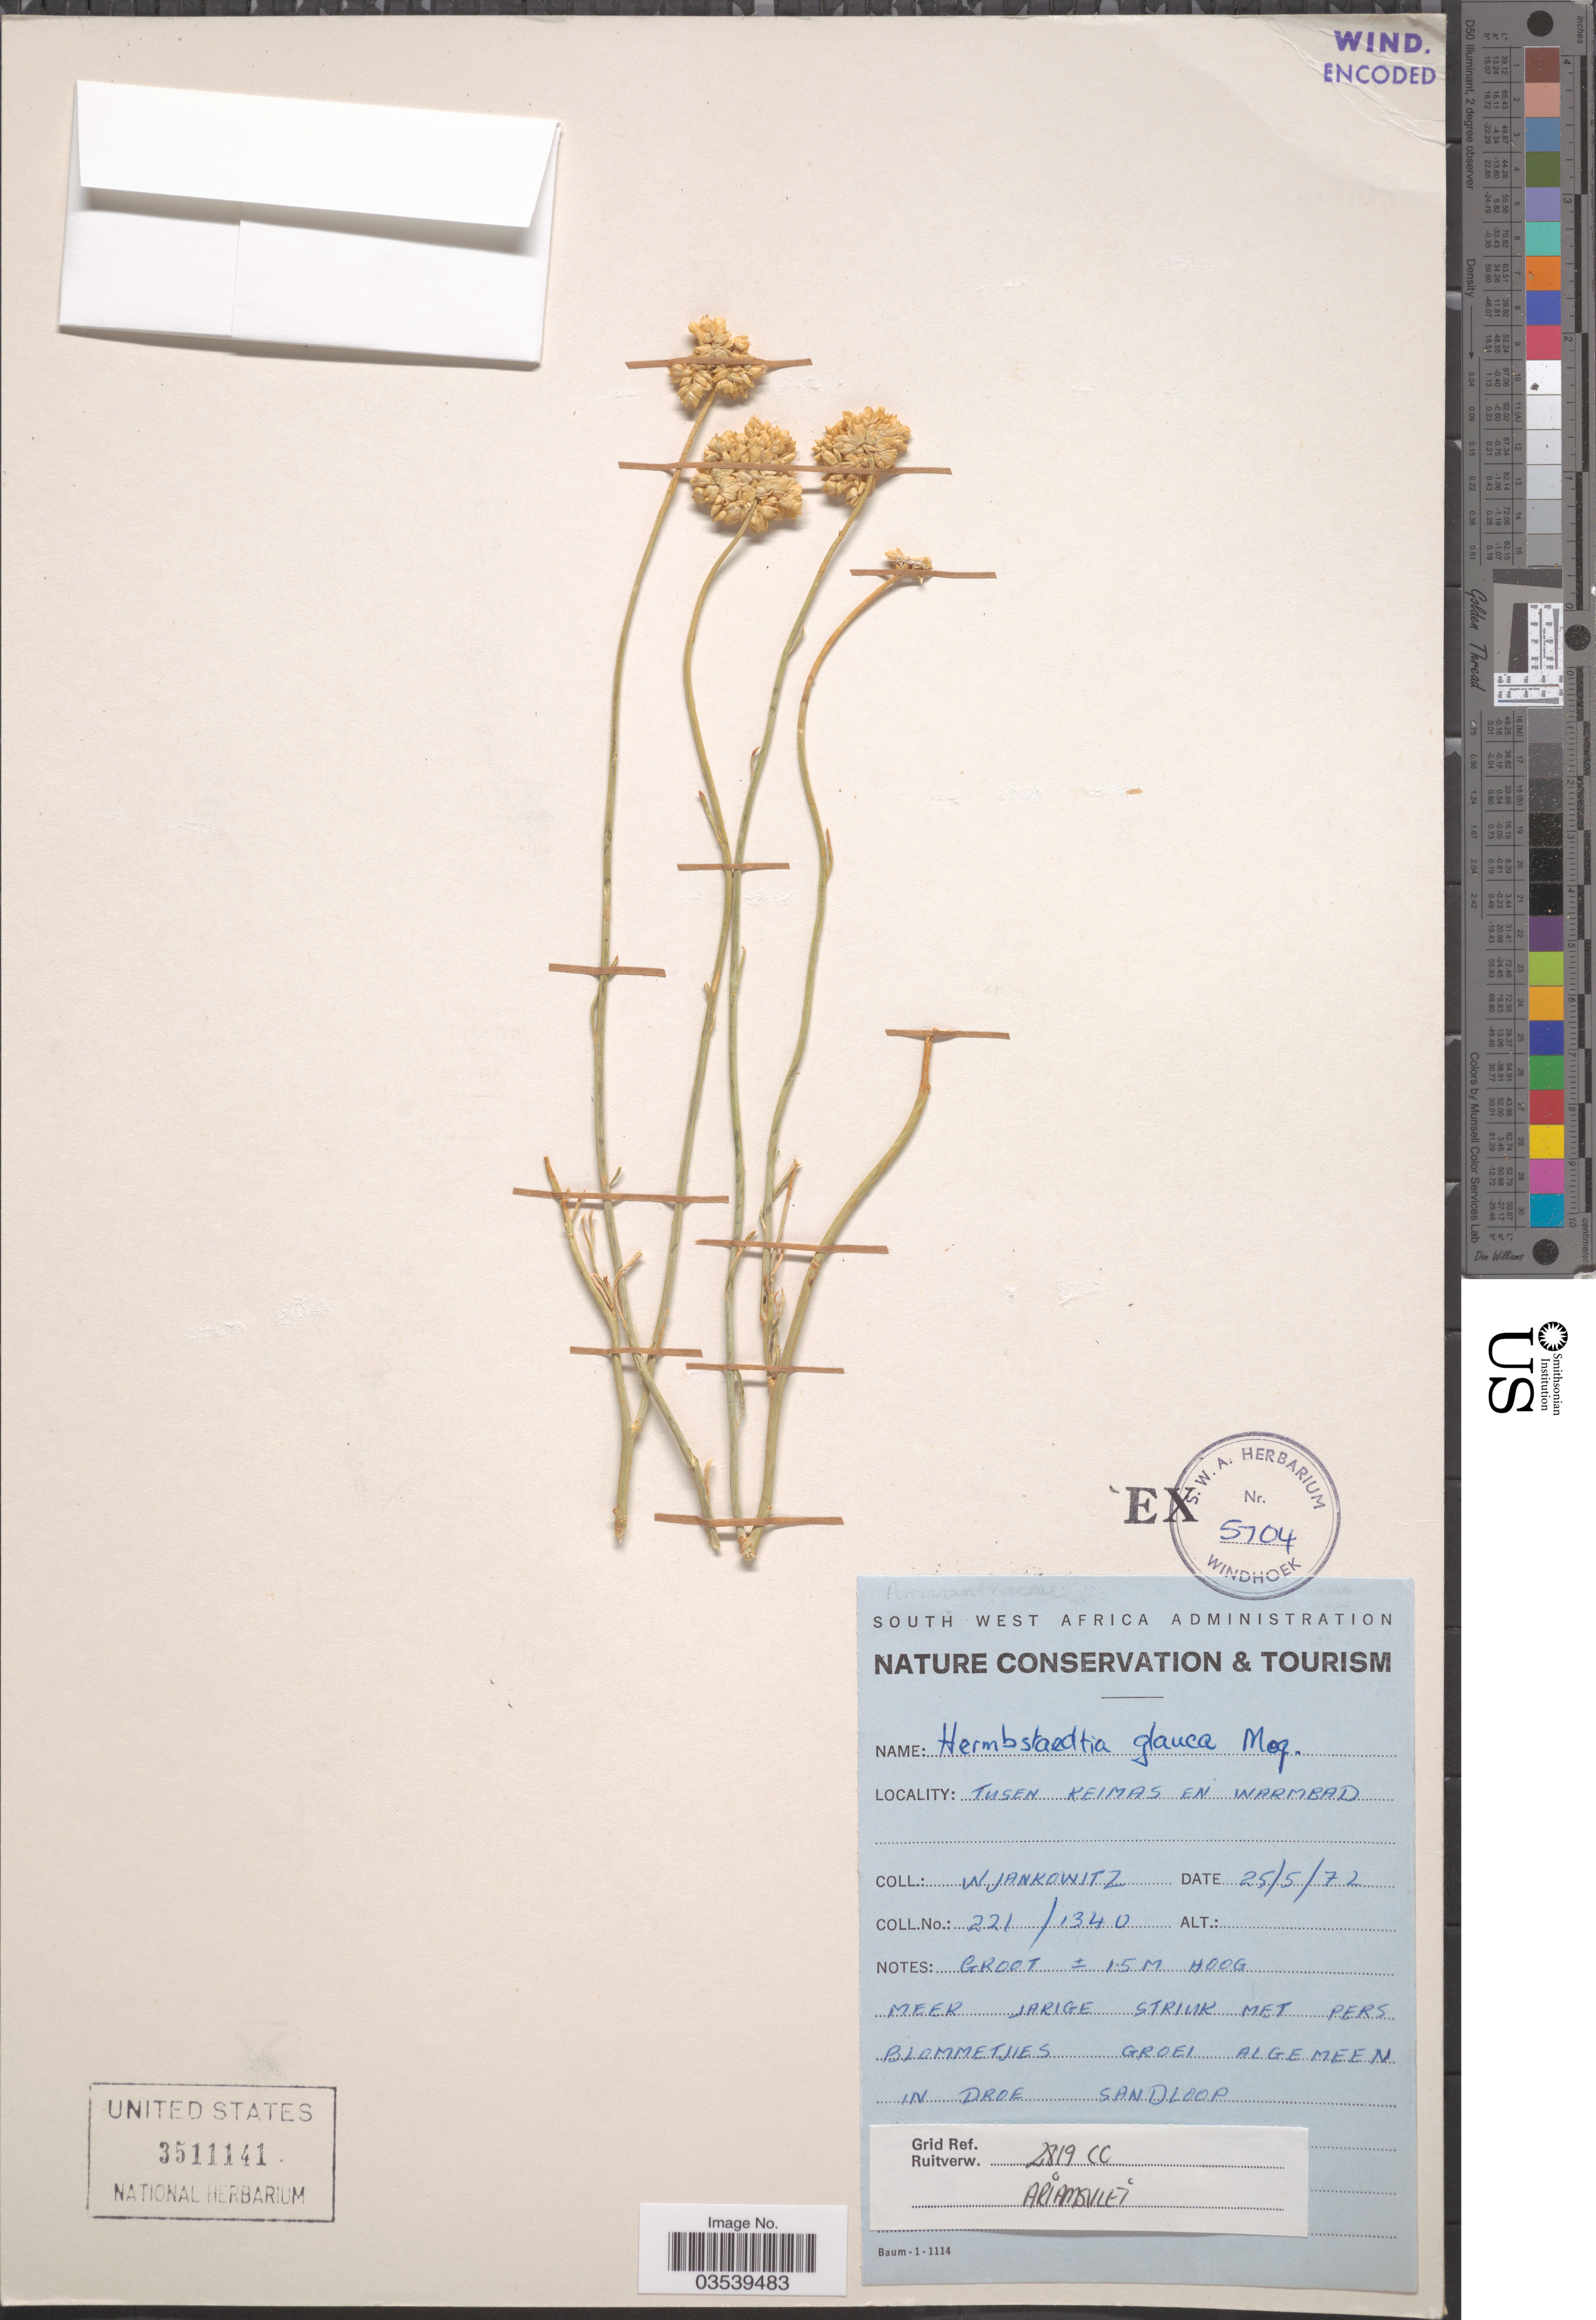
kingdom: Plantae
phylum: Tracheophyta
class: Magnoliopsida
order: Caryophyllales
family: Amaranthaceae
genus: Hermbstaedtia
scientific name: Hermbstaedtia glauca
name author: Reichb. ex Steud.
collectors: W. Jankowitz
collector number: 221/1340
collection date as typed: Transcribed d/m/y: 25/5/72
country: Namibia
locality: Tusen Keimas en Warmbad. Grid Ref. 2819 CC Ariamsvlei [unsure placement]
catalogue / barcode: US 3511141